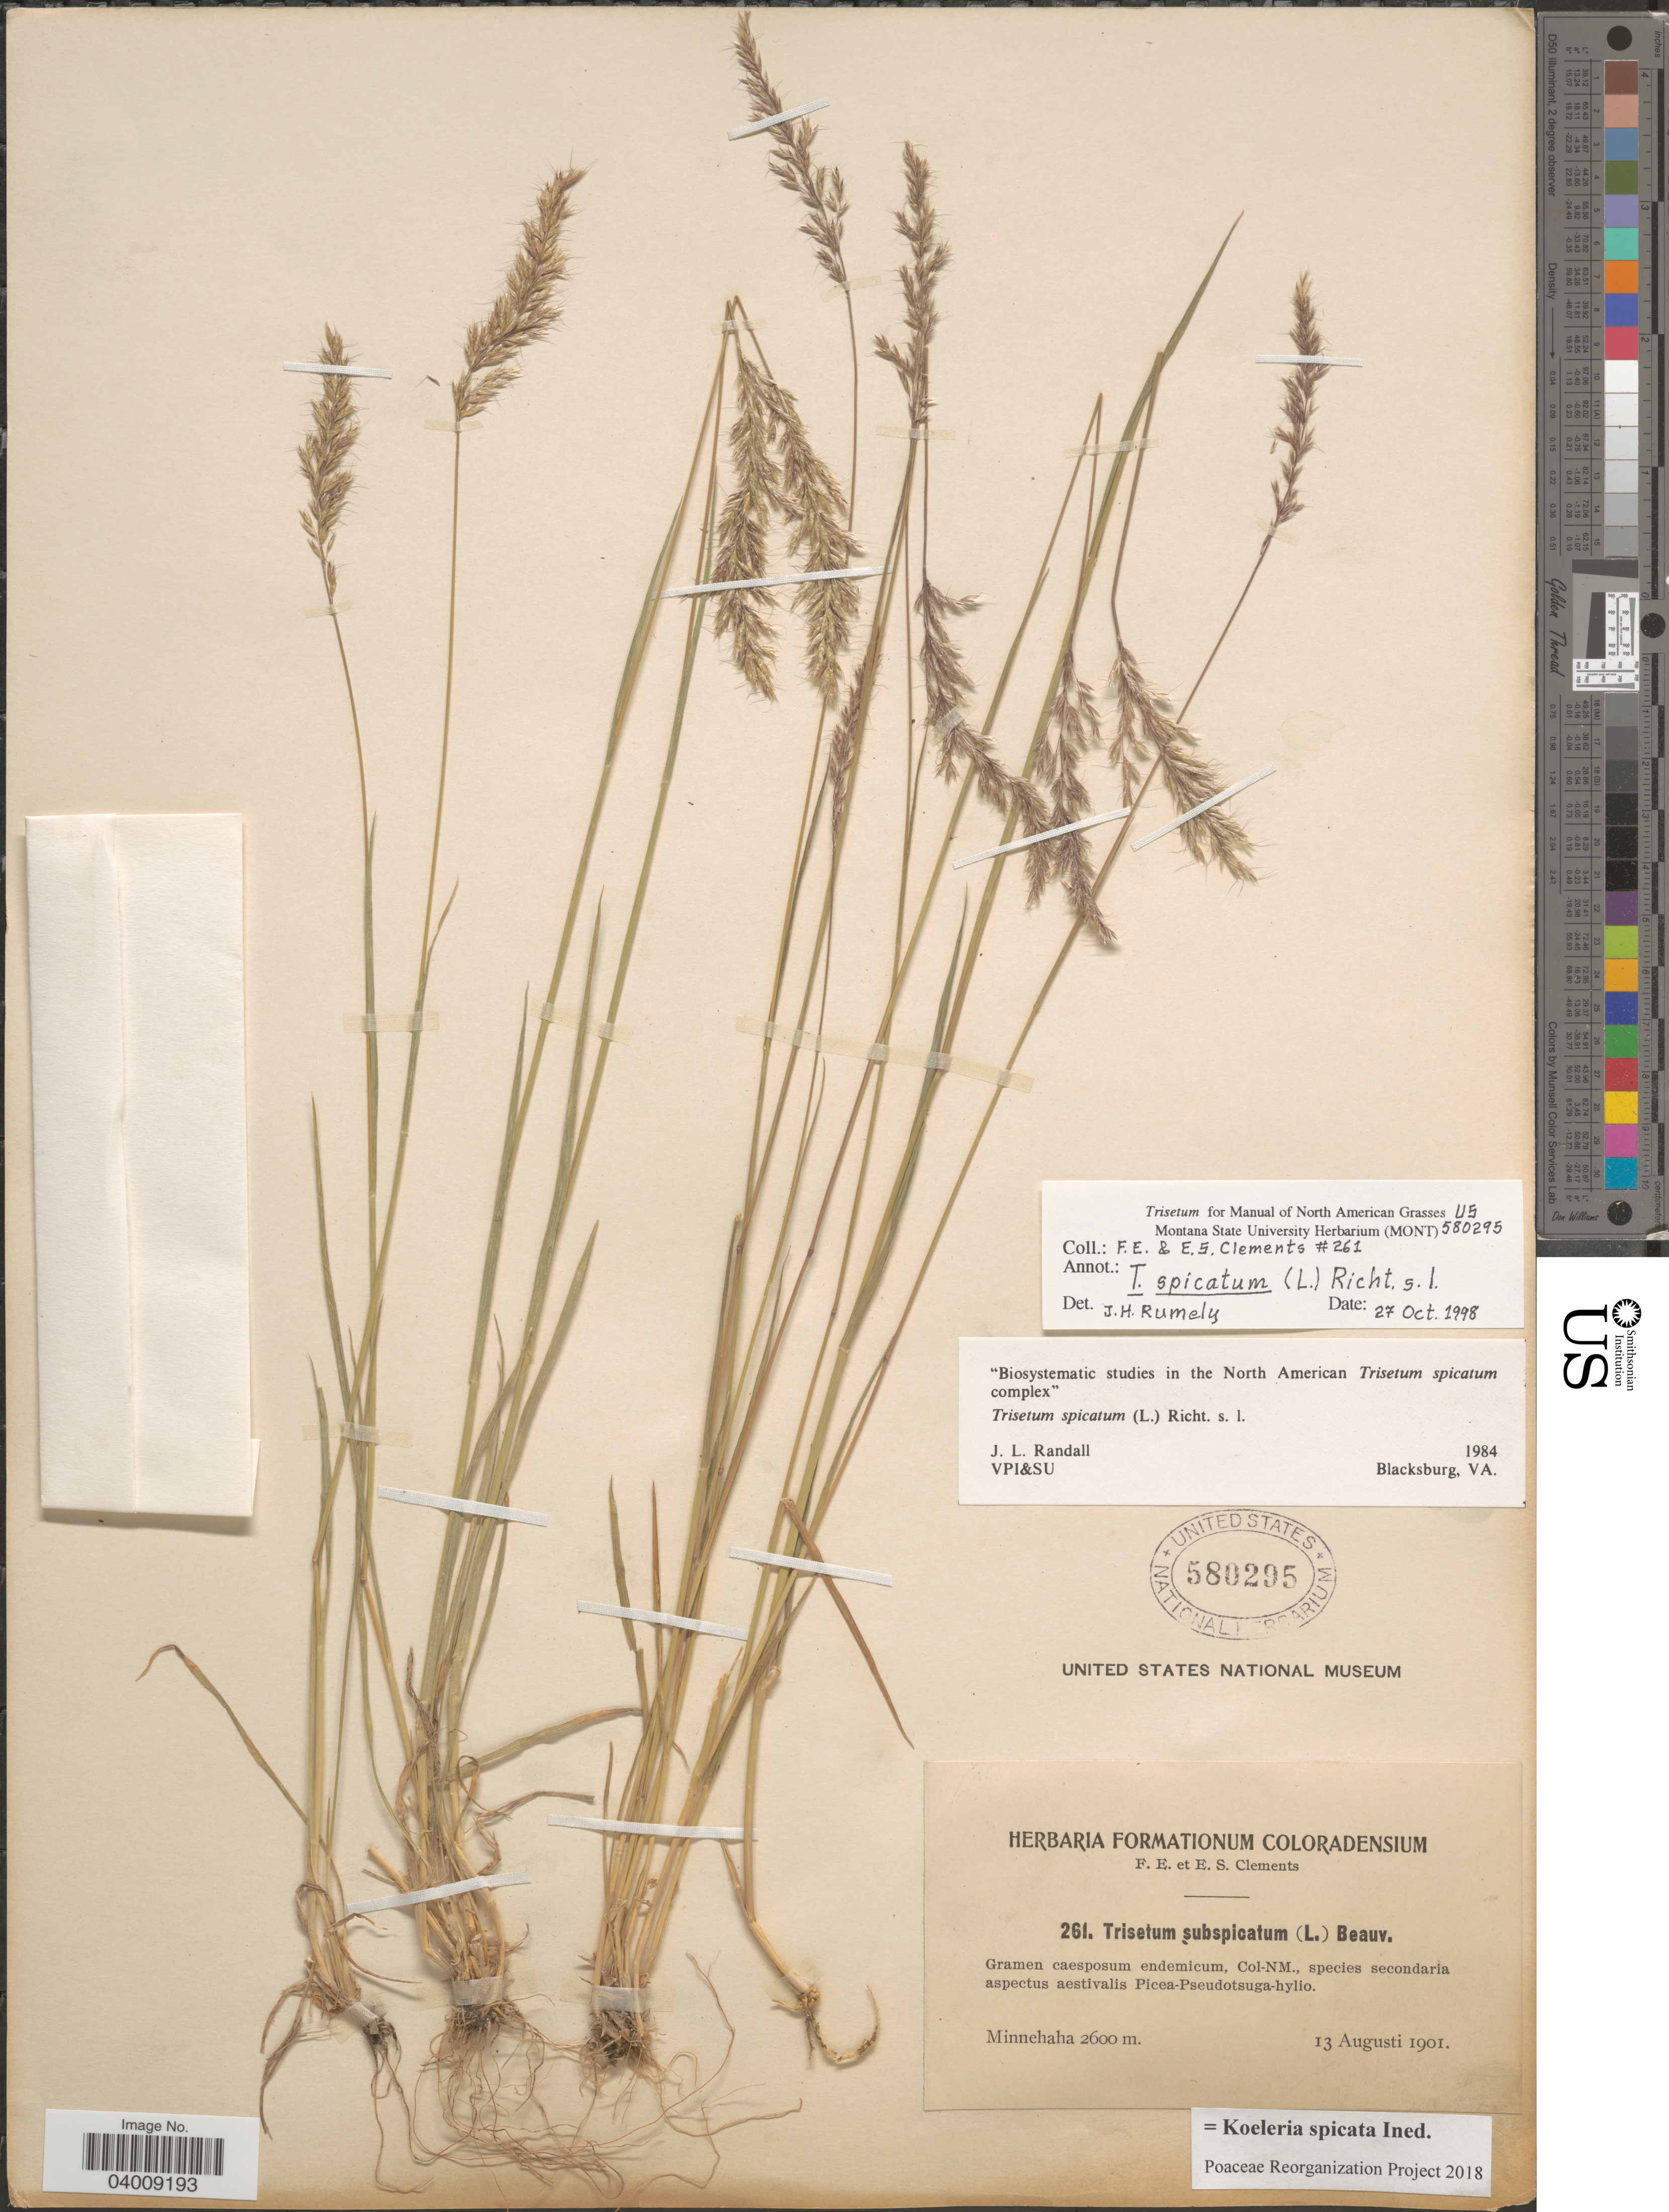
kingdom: Plantae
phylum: Tracheophyta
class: Liliopsida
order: Poales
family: Poaceae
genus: Koeleria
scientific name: Koeleria spicata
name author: (L.) Barberá et al.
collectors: F. E. Clements & E. S. Clements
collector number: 261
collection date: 1901-08-13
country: United States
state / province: Colorado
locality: Minnehaha.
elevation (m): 2600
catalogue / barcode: US 580295